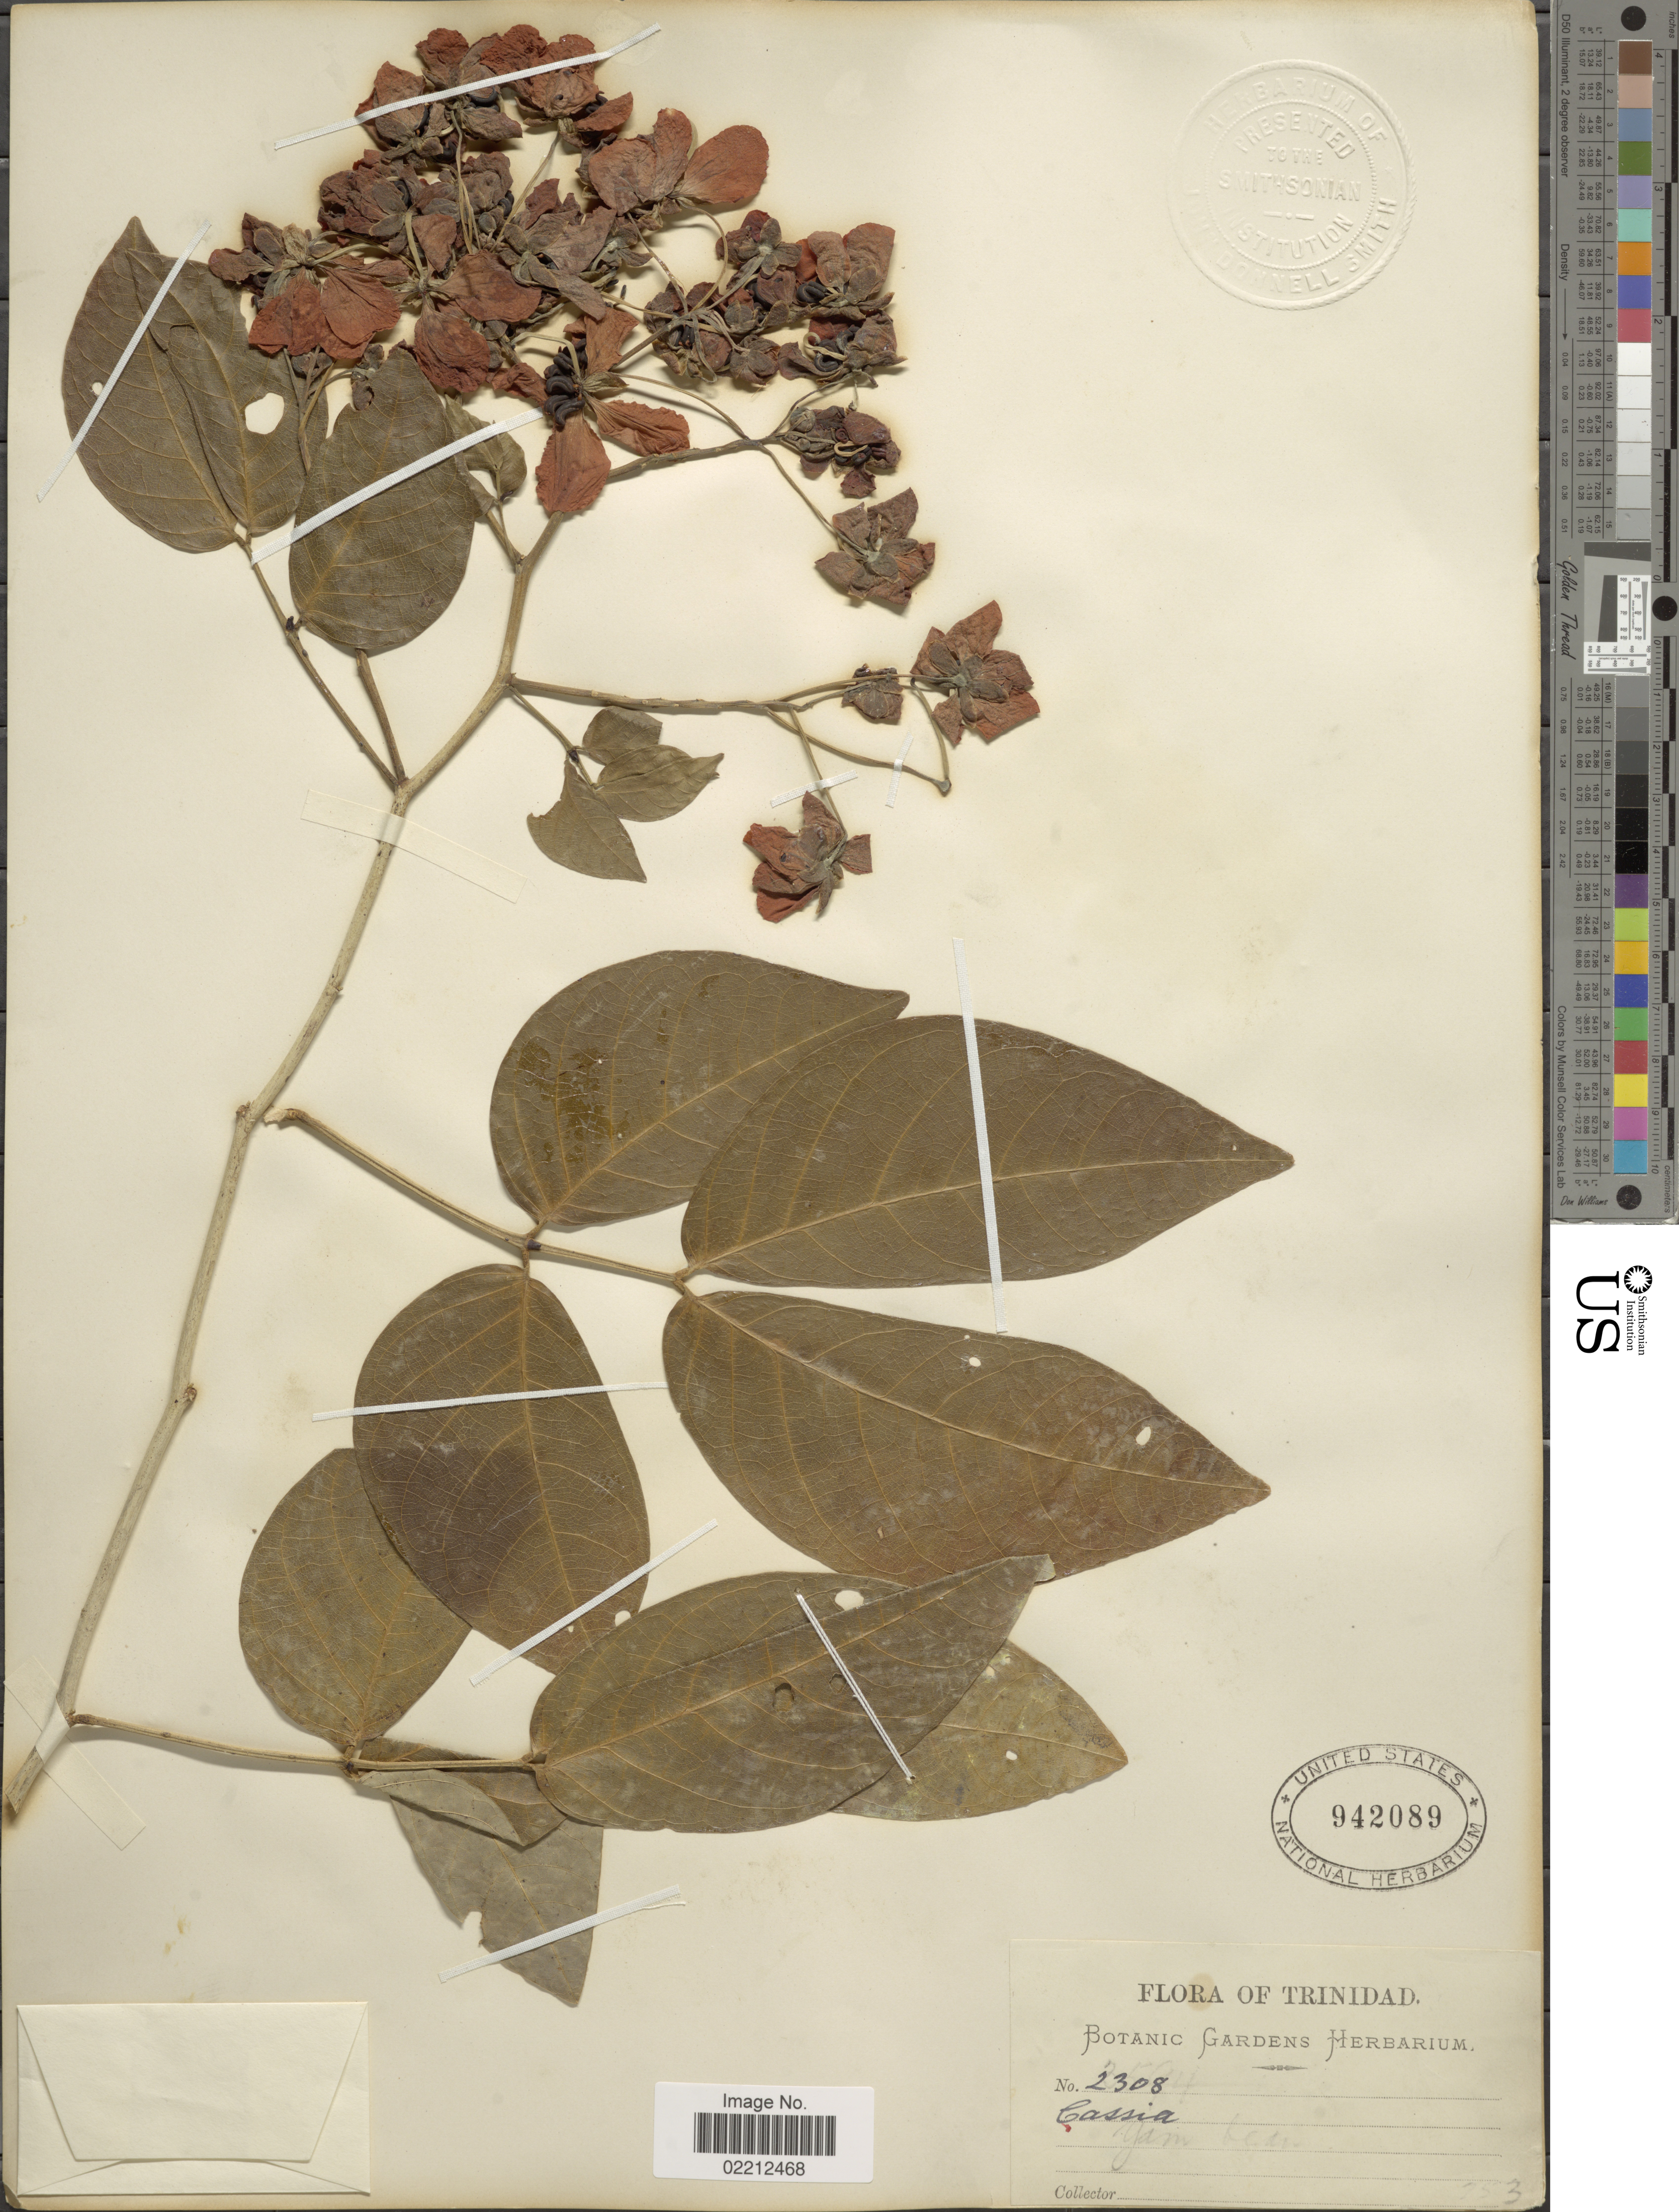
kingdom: Plantae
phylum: Tracheophyta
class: Magnoliopsida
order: Fabales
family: Fabaceae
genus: Senna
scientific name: Senna bacillaris var. bacillaris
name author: (L. f.) H.S. Irwin & Barneby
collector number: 2308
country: Trinidad and Tobago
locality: Trinidad.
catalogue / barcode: US 942089